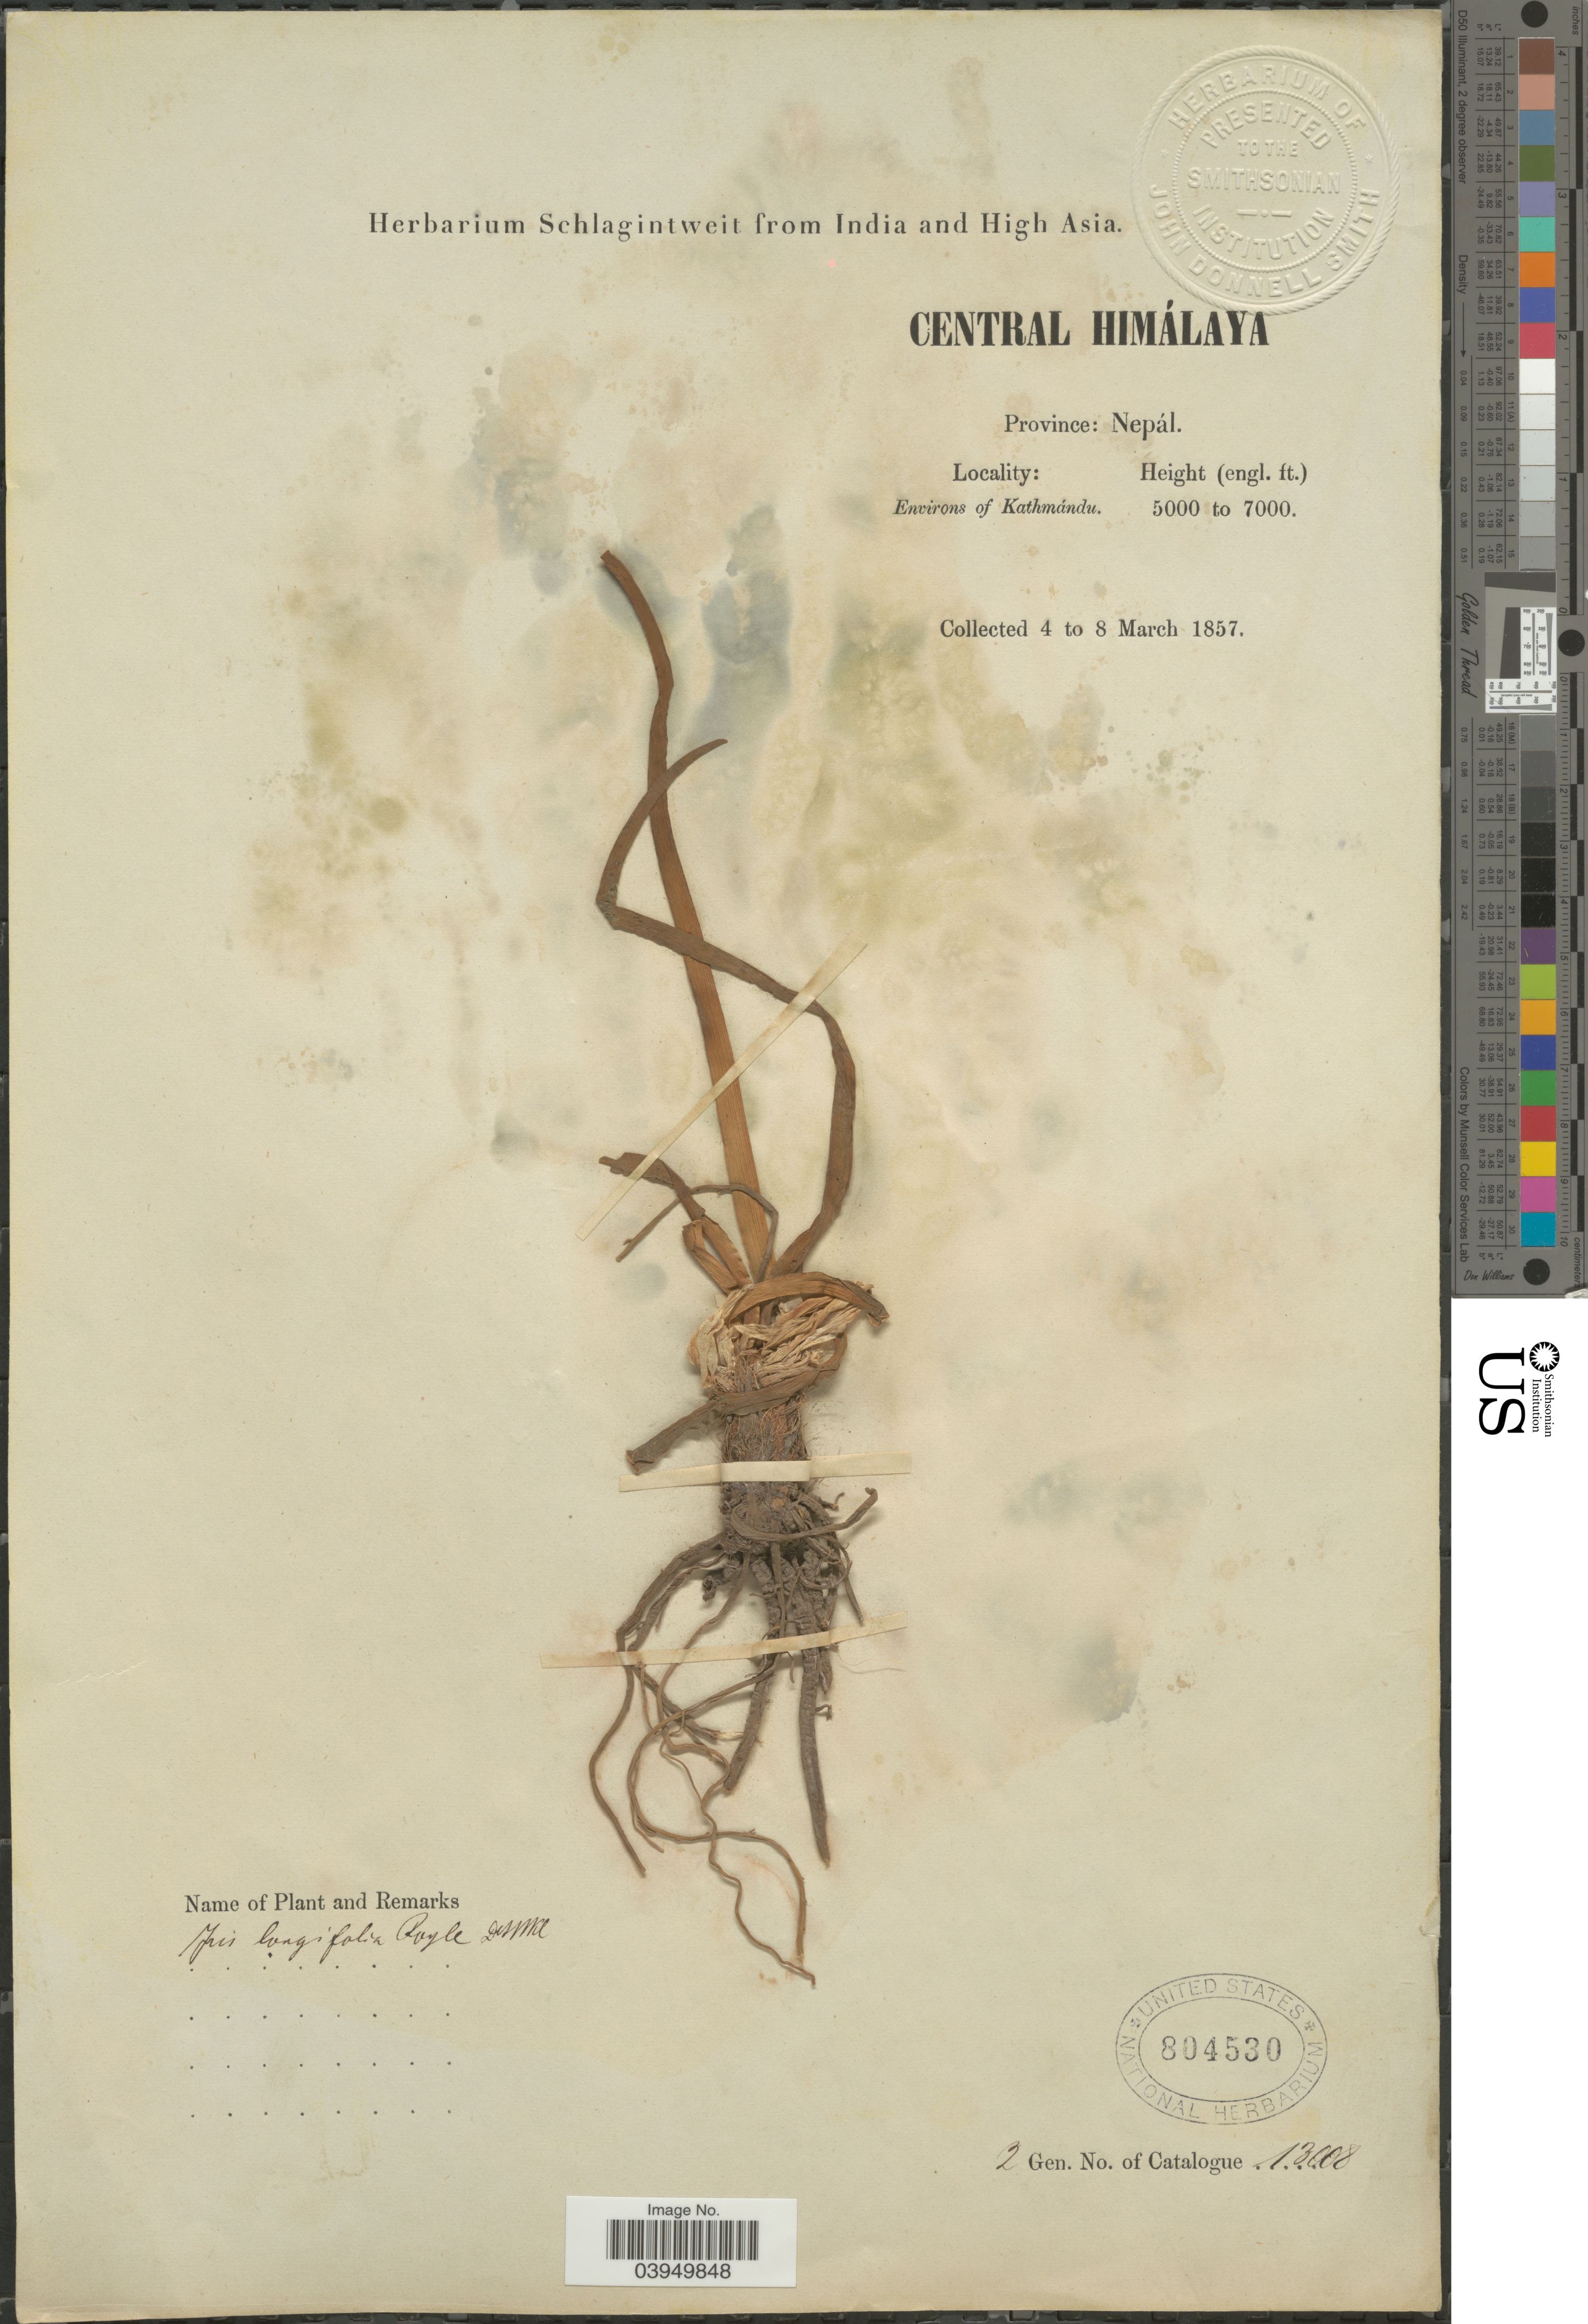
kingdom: Plantae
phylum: Tracheophyta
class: Liliopsida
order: Asparagales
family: Iridaceae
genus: Iris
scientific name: Iris longifolia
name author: Spach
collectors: ex herb. Schlagintweit from India and High Asia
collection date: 1857-03-04/1857-03-08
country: Nepal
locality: Central Himálaya. Province: Nepál. Environs of Kathmándu.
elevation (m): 1524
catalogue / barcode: US 804530